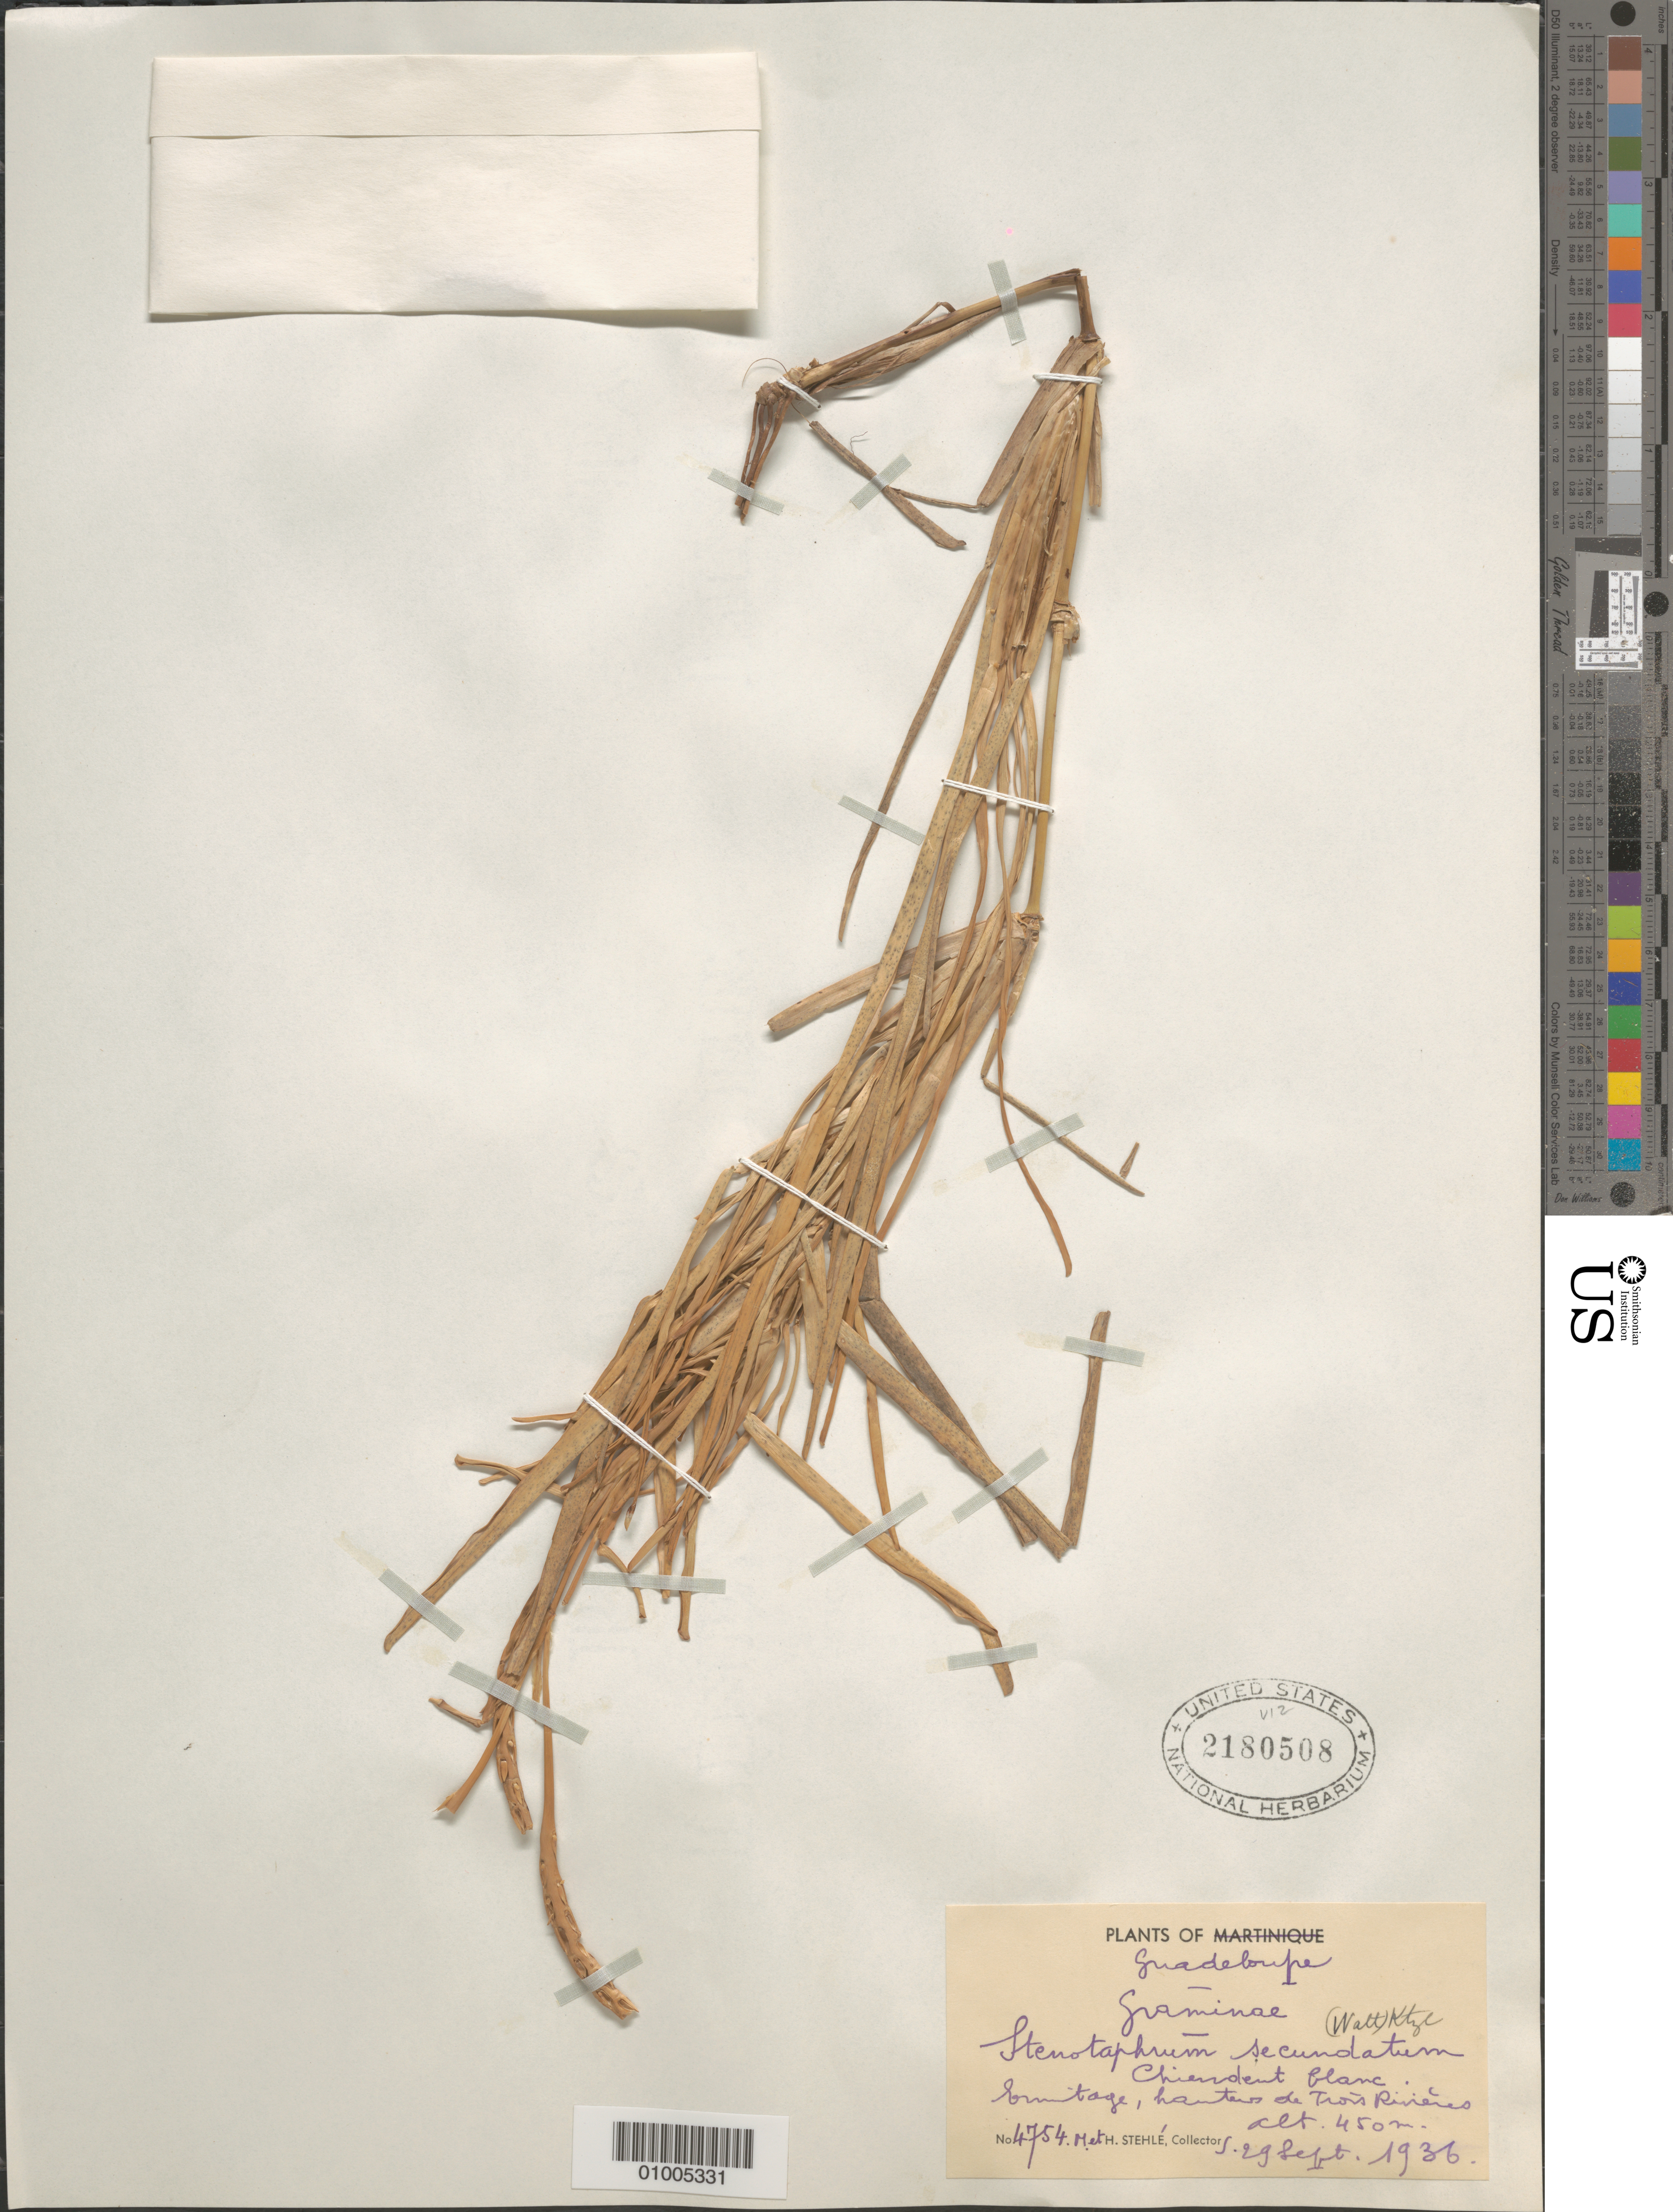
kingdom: Plantae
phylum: Tracheophyta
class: Liliopsida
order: Poales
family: Poaceae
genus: Stenotaphrum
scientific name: Stenotaphrum secundatum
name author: (Walter) Kuntze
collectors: H. Stehlé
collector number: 4754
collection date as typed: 29 Sep 1936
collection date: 1936-09-29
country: Guadeloupe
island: Basse Terre [Guadeloupe]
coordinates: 0 N, 0 E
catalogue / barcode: US 2180508